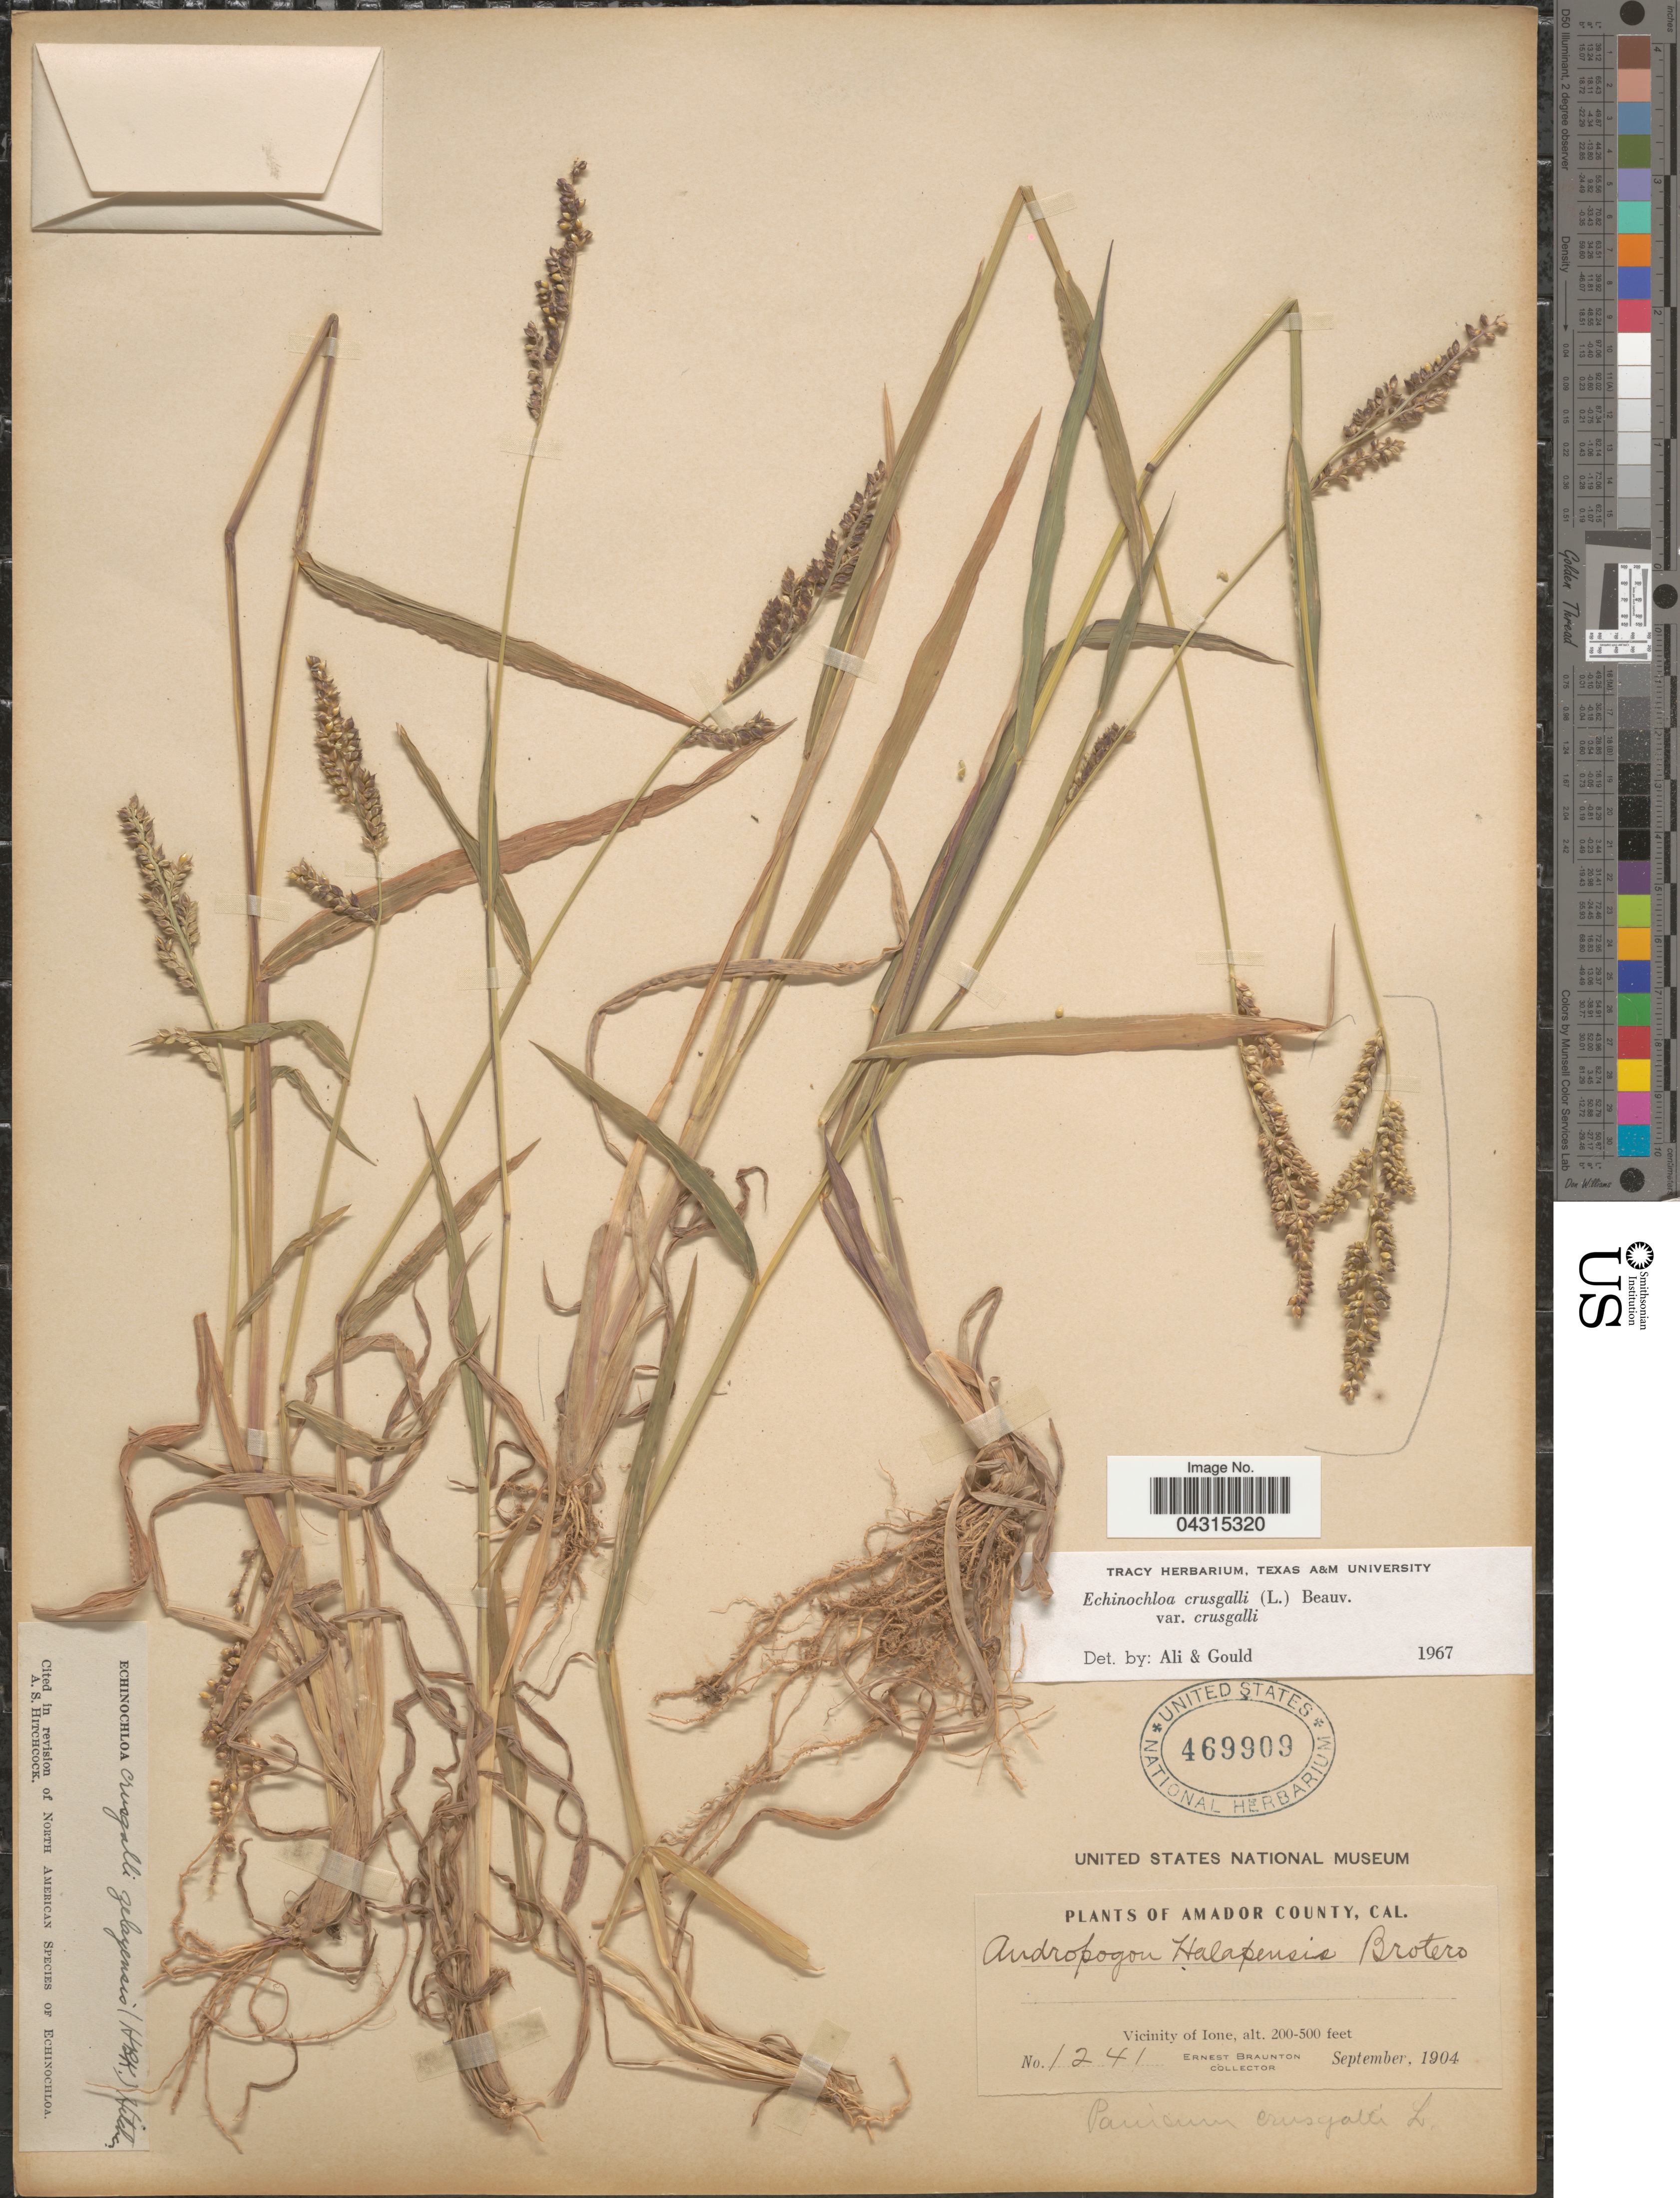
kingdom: Plantae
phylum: Tracheophyta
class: Liliopsida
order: Poales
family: Poaceae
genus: Echinochloa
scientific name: Echinochloa crus-galli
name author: (L.) P. Beauv.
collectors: E. Braunton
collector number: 1241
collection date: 1904-09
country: United States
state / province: California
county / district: Amador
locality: Amador County. Vicinity of Ione.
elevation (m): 61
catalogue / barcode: US 469909